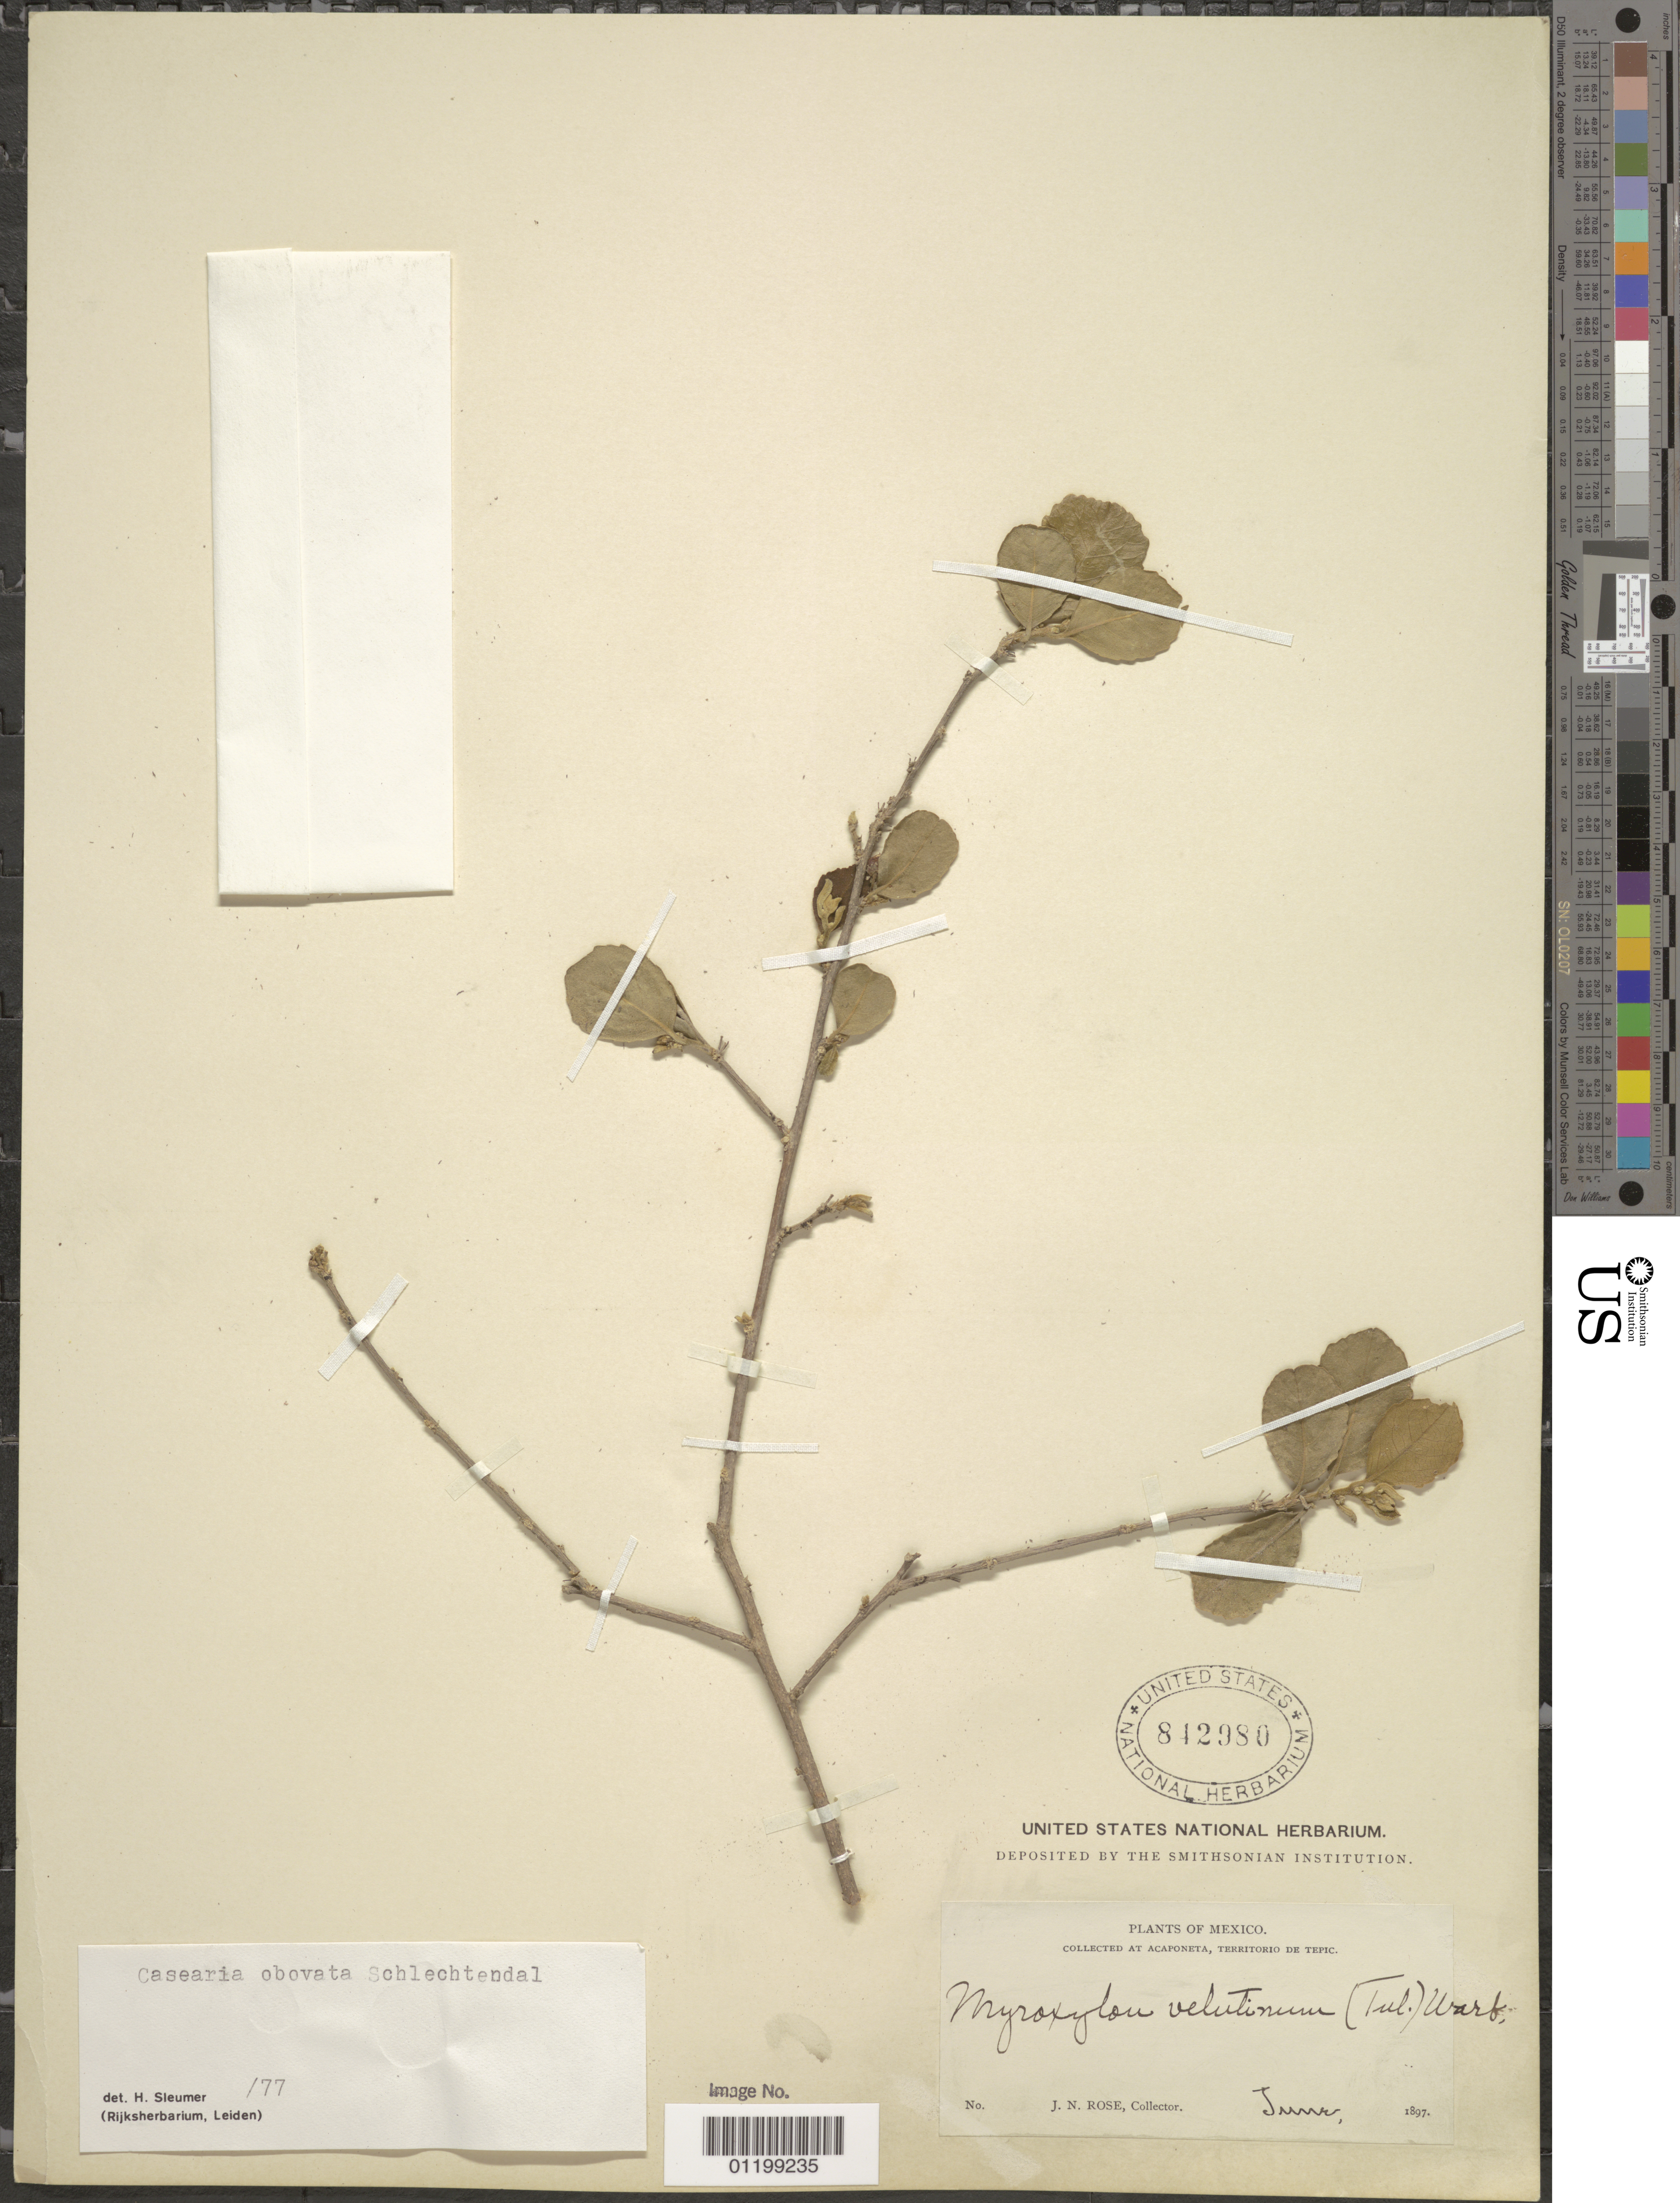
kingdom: Plantae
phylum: Tracheophyta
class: Magnoliopsida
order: Malpighiales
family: Salicaceae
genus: Casearia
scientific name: Casearia obovata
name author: Schltdl.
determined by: Sleumer, H. O.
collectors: J. N. Rose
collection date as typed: Jun 1897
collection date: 1897-06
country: Mexico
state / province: Nayarit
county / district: Tepic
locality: Vicinity of Acaponeta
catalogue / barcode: US 842980